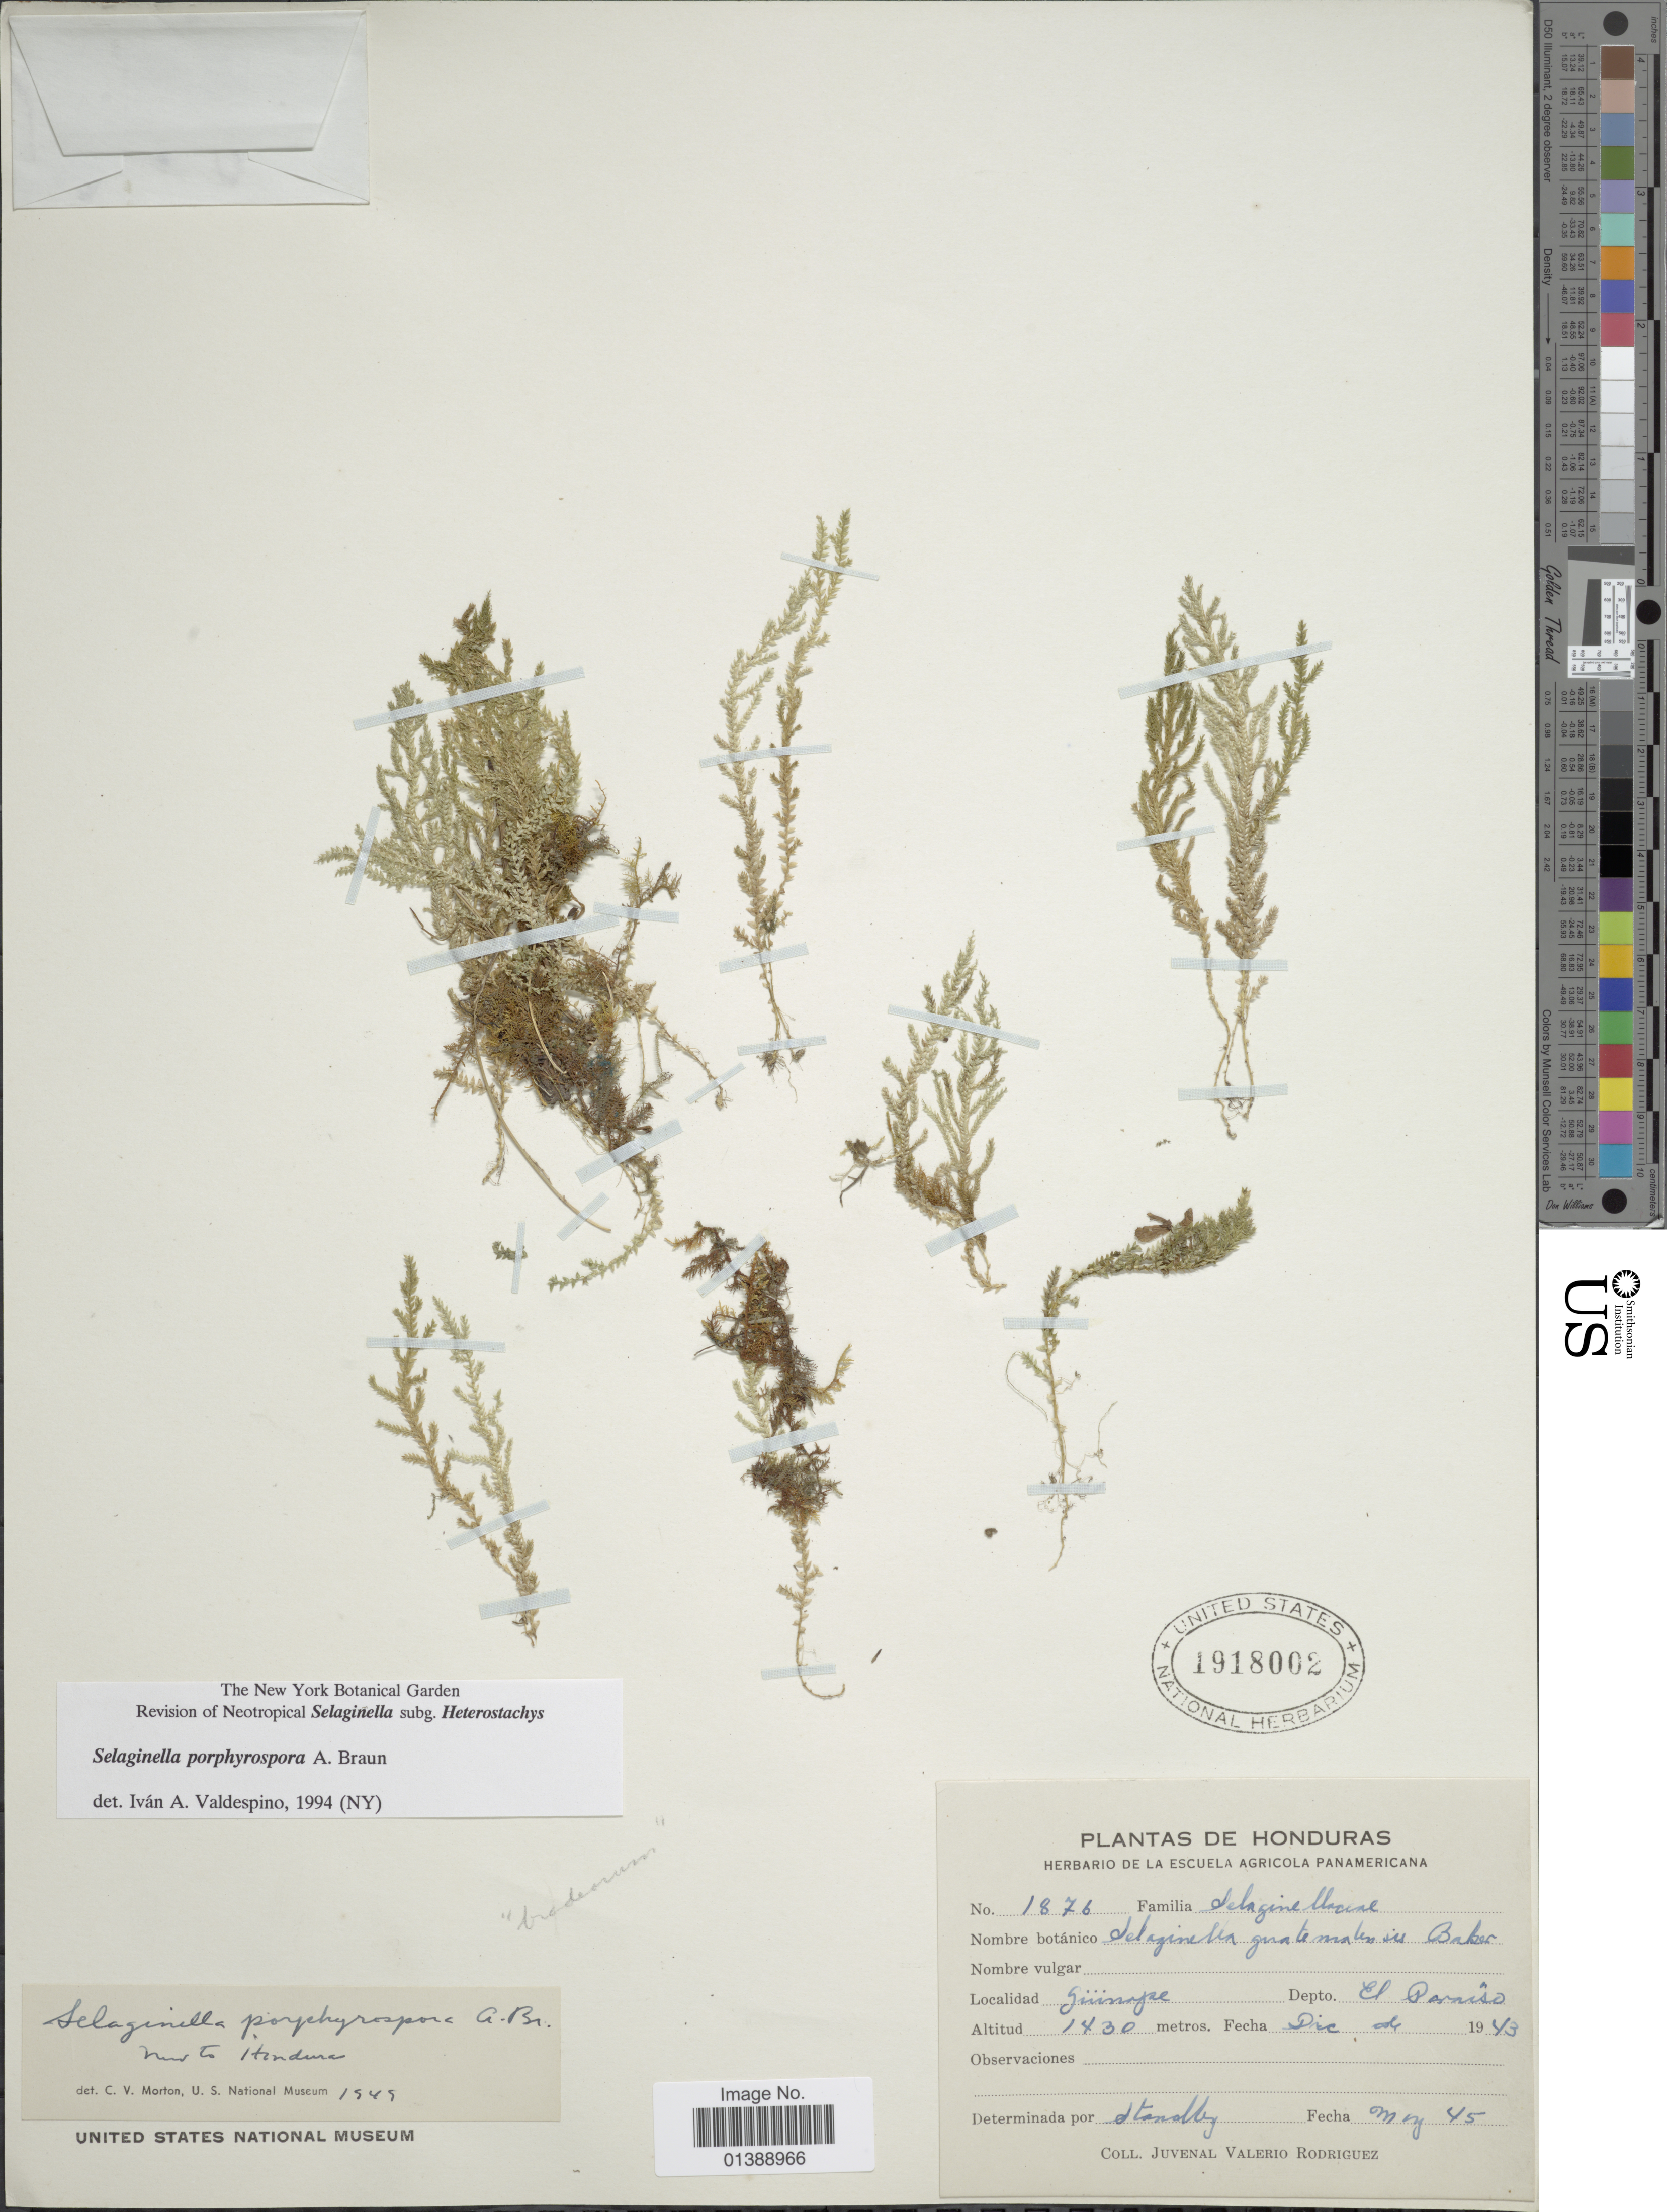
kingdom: Plantae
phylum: Tracheophyta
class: Lycopodiopsida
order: Selaginellales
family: Selaginellaceae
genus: Selaginella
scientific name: Selaginella porphyrospora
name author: A. Braun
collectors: J. Rodriguez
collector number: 1876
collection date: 1943-12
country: Honduras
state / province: El Paraíso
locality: Günape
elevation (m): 1430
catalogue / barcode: US 1918002